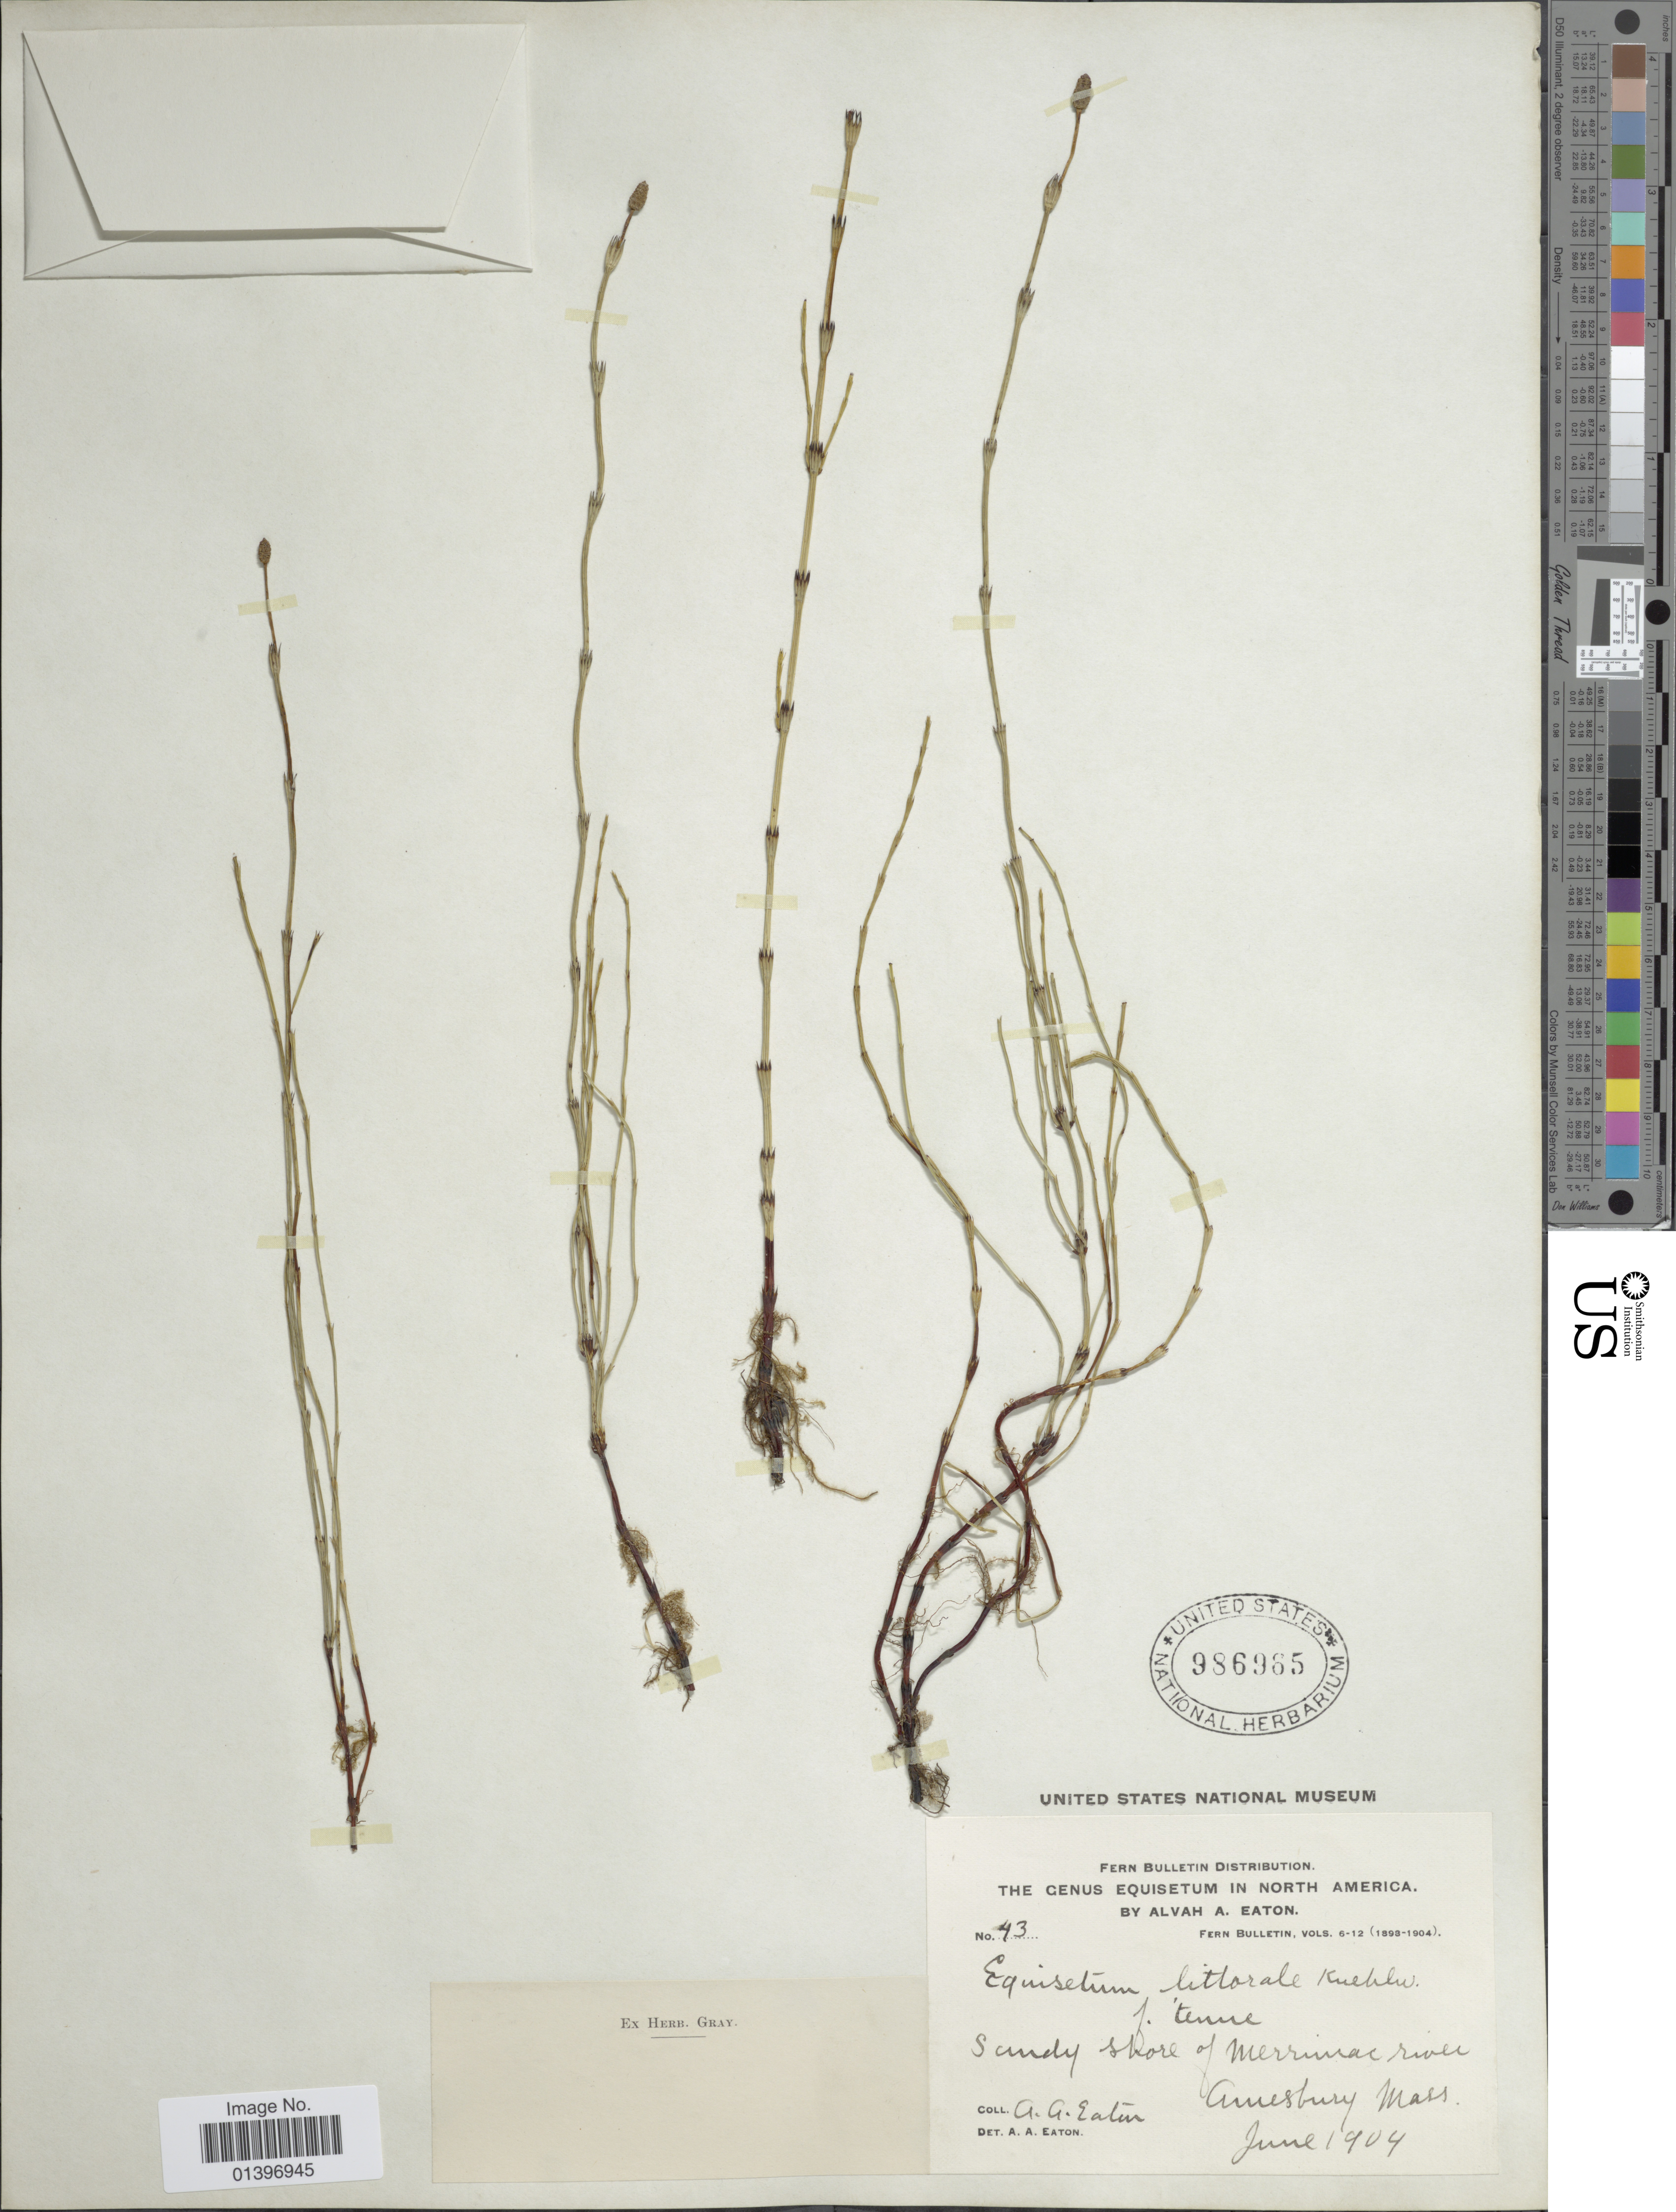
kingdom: Plantae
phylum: Tracheophyta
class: Polypodiopsida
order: Equisetales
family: Equisetaceae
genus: Equisetum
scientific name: Equisetum x litorale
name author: Kuhlw.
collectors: A. A. Eaton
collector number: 43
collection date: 1904-06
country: United States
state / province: Massachusetts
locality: Sandy shore of Merrinac river, Amesbury Mass.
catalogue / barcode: US 986965